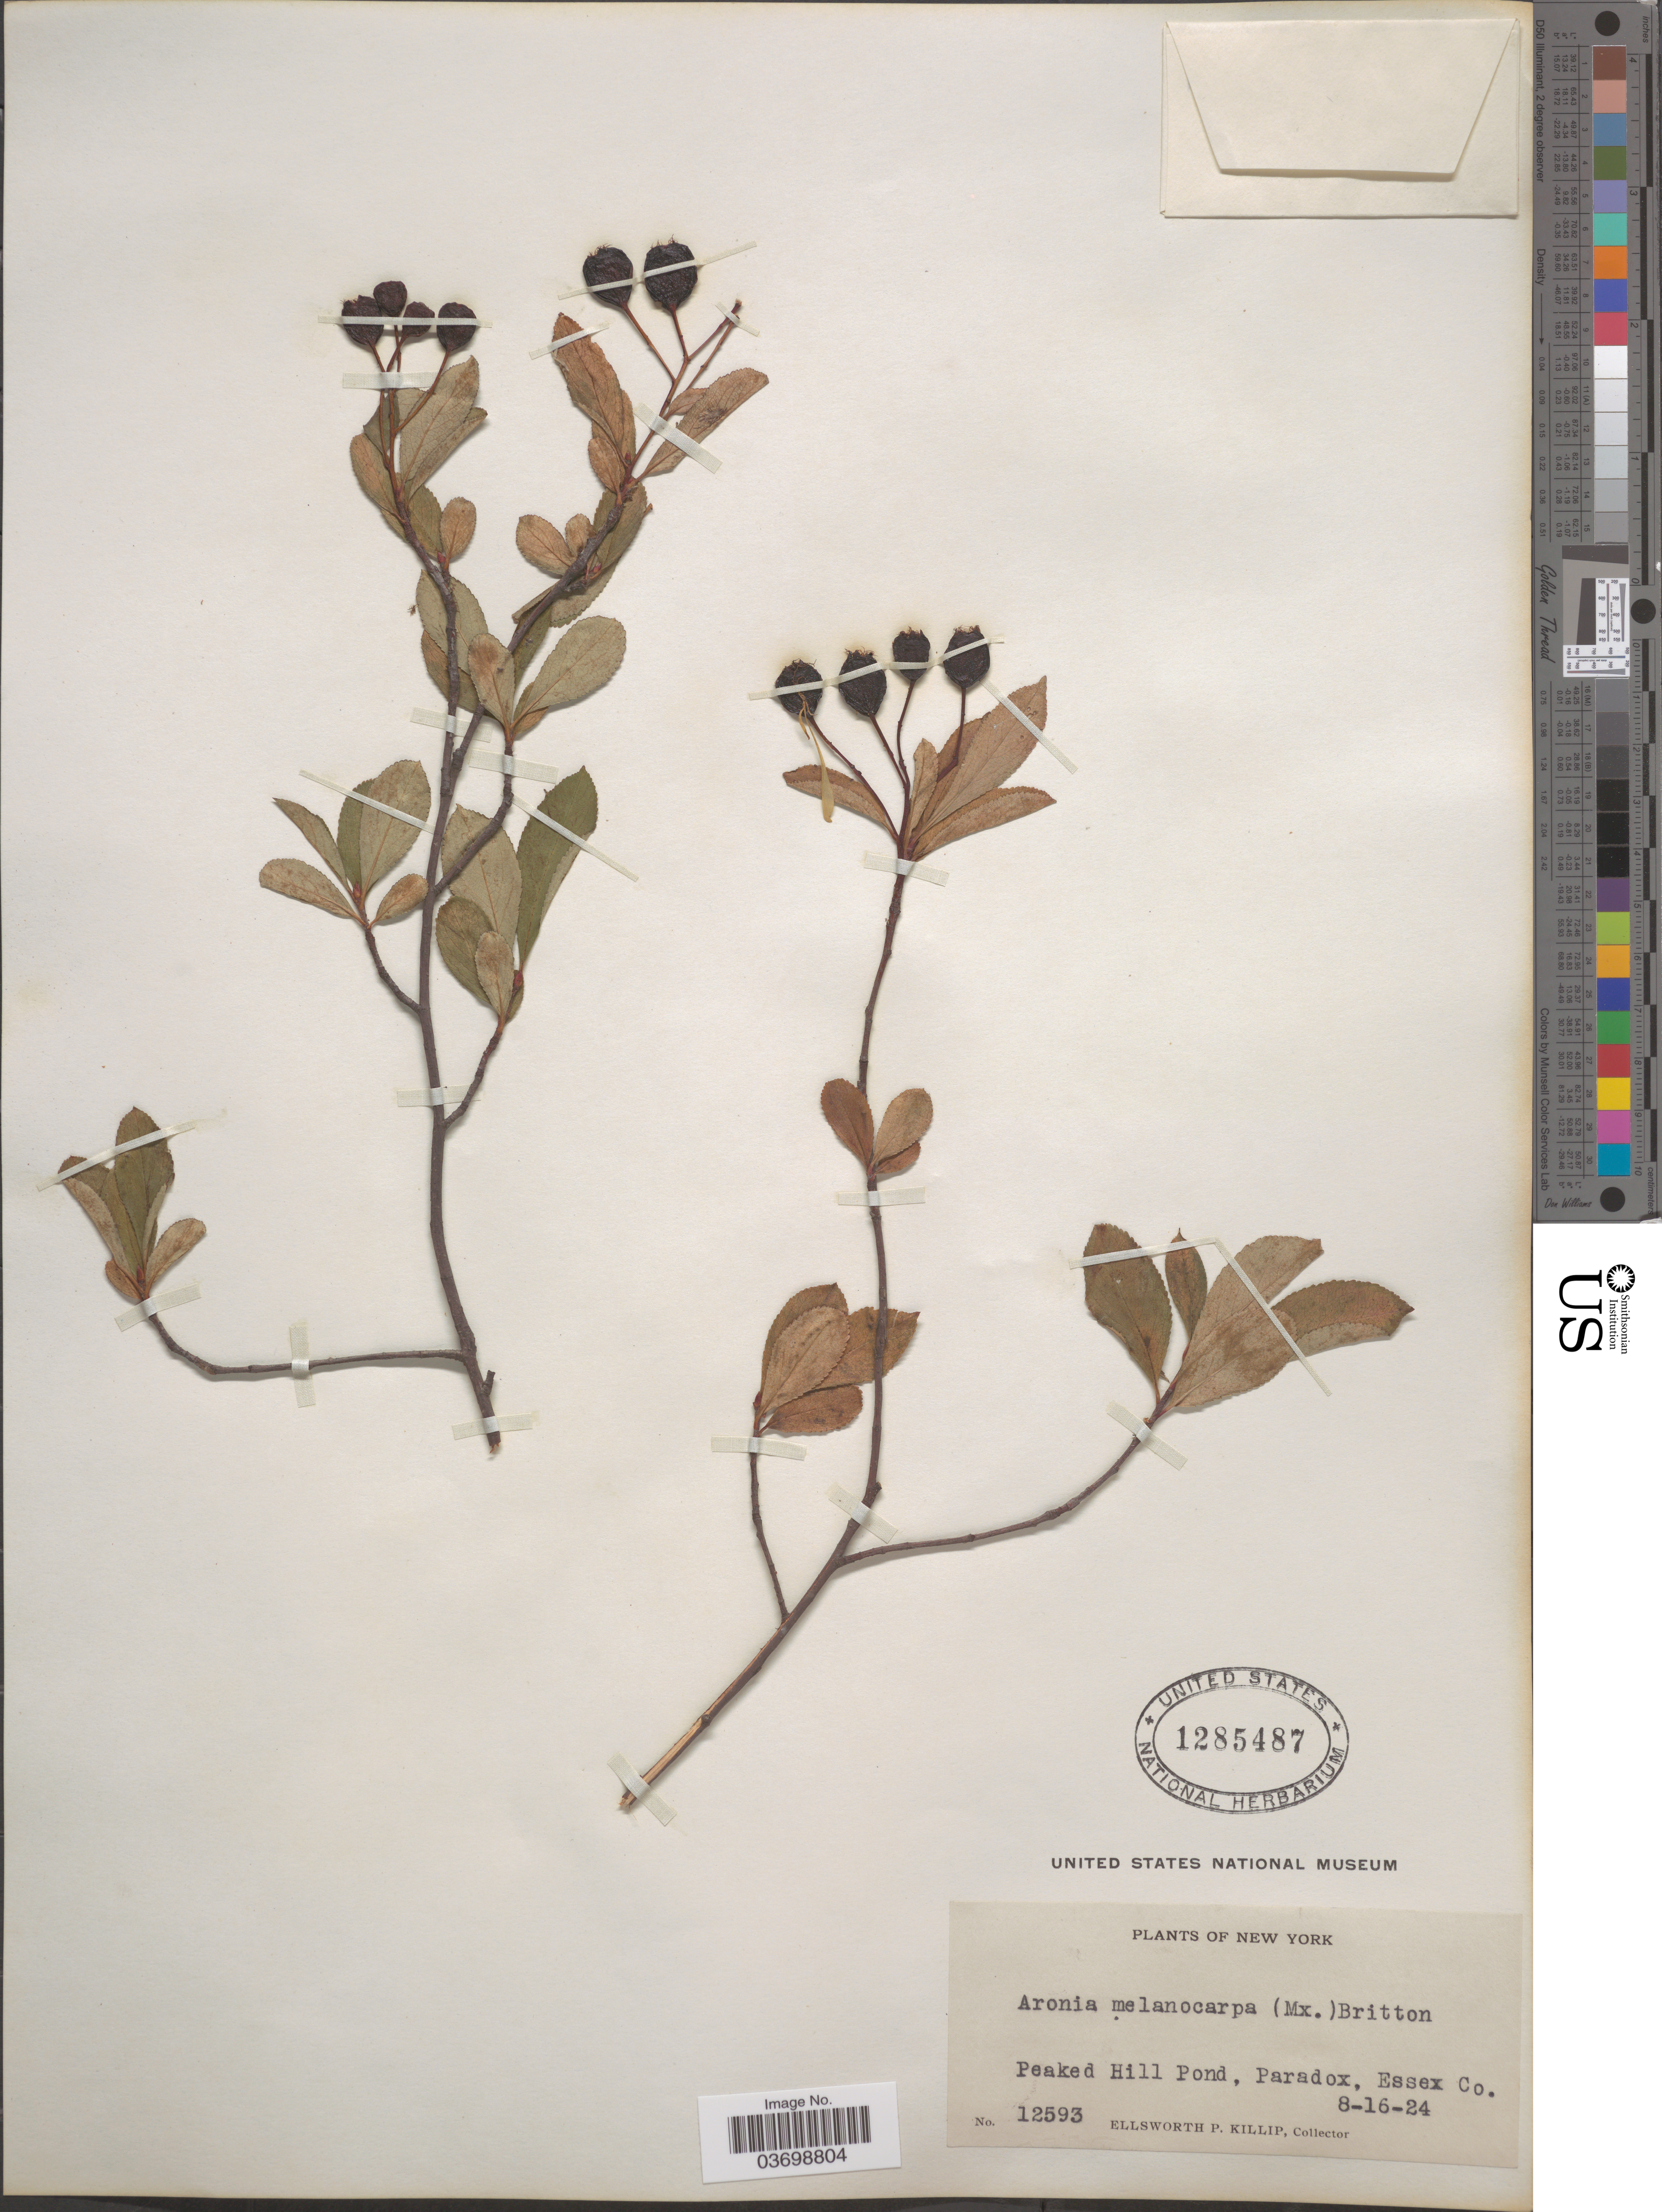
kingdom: Plantae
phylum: Tracheophyta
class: Magnoliopsida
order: Rosales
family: Rosaceae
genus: Aronia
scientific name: Aronia melanocarpa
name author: (Michx.) Elliott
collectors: E. P. Killip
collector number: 12593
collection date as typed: Transcribed d/m/y: 16/8/24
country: United States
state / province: New York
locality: Peaked Hill Pond, Paradox, Essex Co.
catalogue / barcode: US 1285487